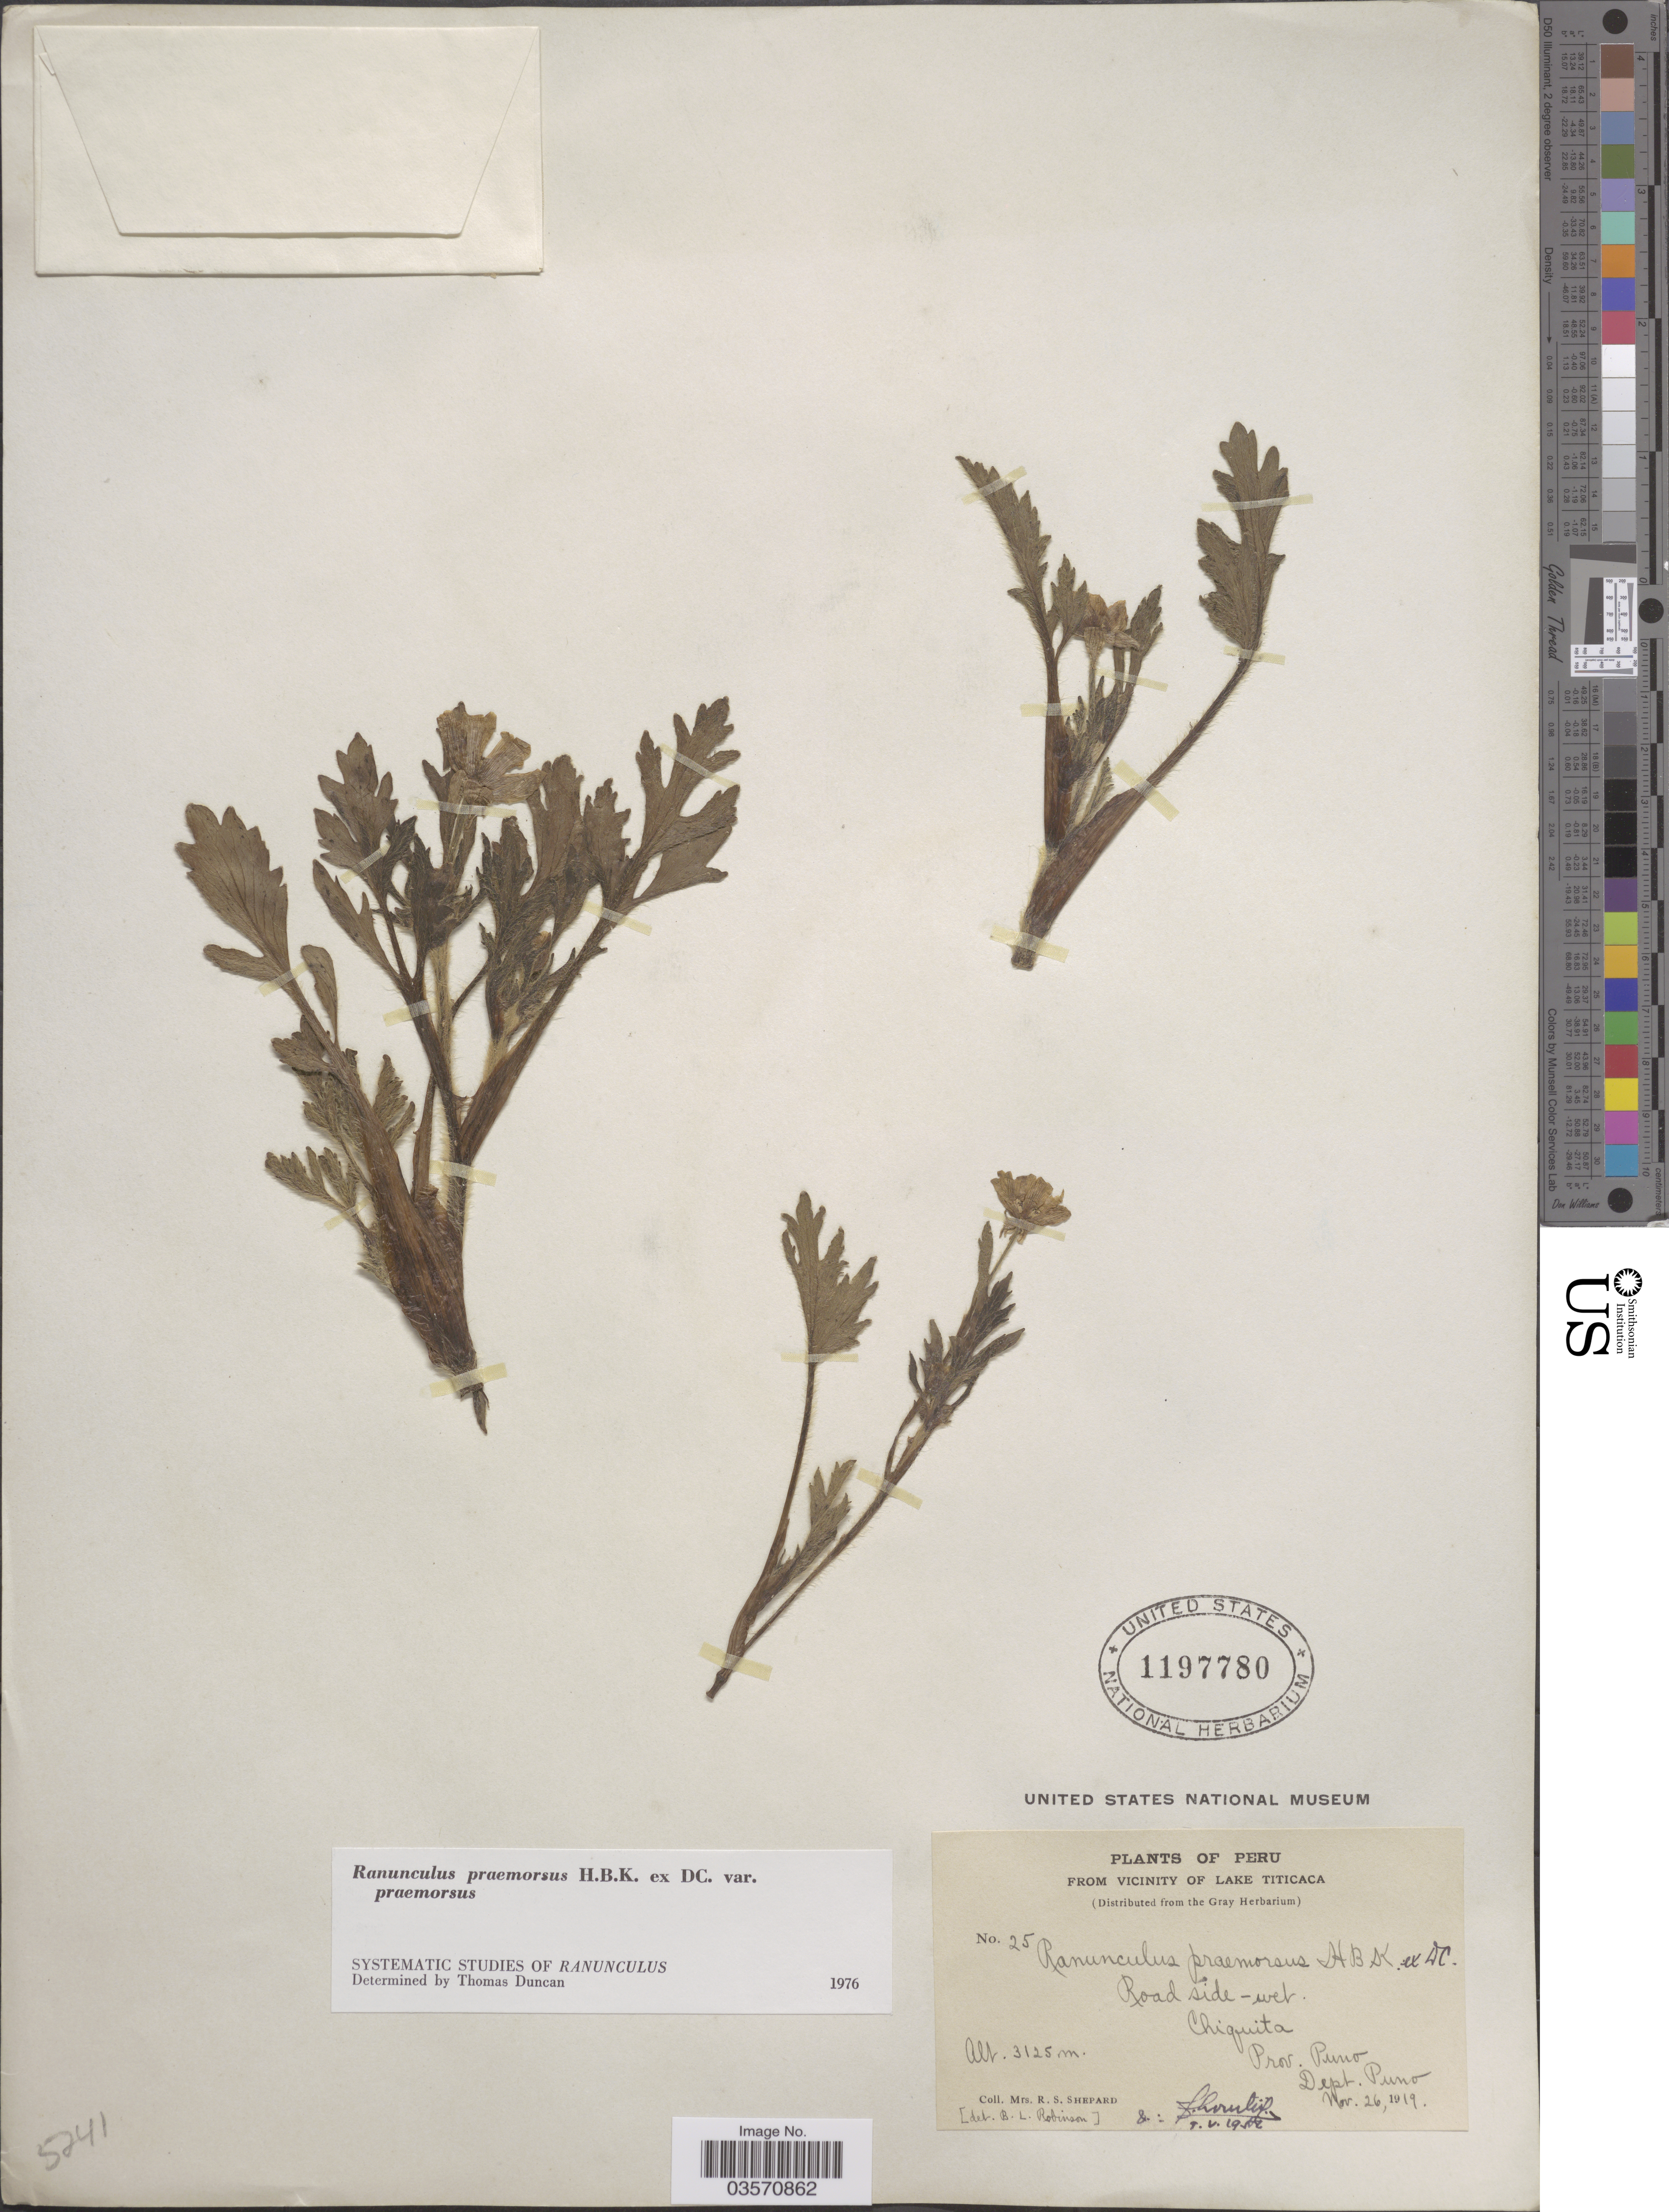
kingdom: Plantae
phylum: Tracheophyta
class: Magnoliopsida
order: Ranunculales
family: Ranunculaceae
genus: Ranunculus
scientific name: Ranunculus praemorsus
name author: Kunth ex DC.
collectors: R. Shepard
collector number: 25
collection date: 1919-11-26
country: Peru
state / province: Puno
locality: Vicinity of Lake Titicaca. Chiquita. Dept. Puno.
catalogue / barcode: US 1197780